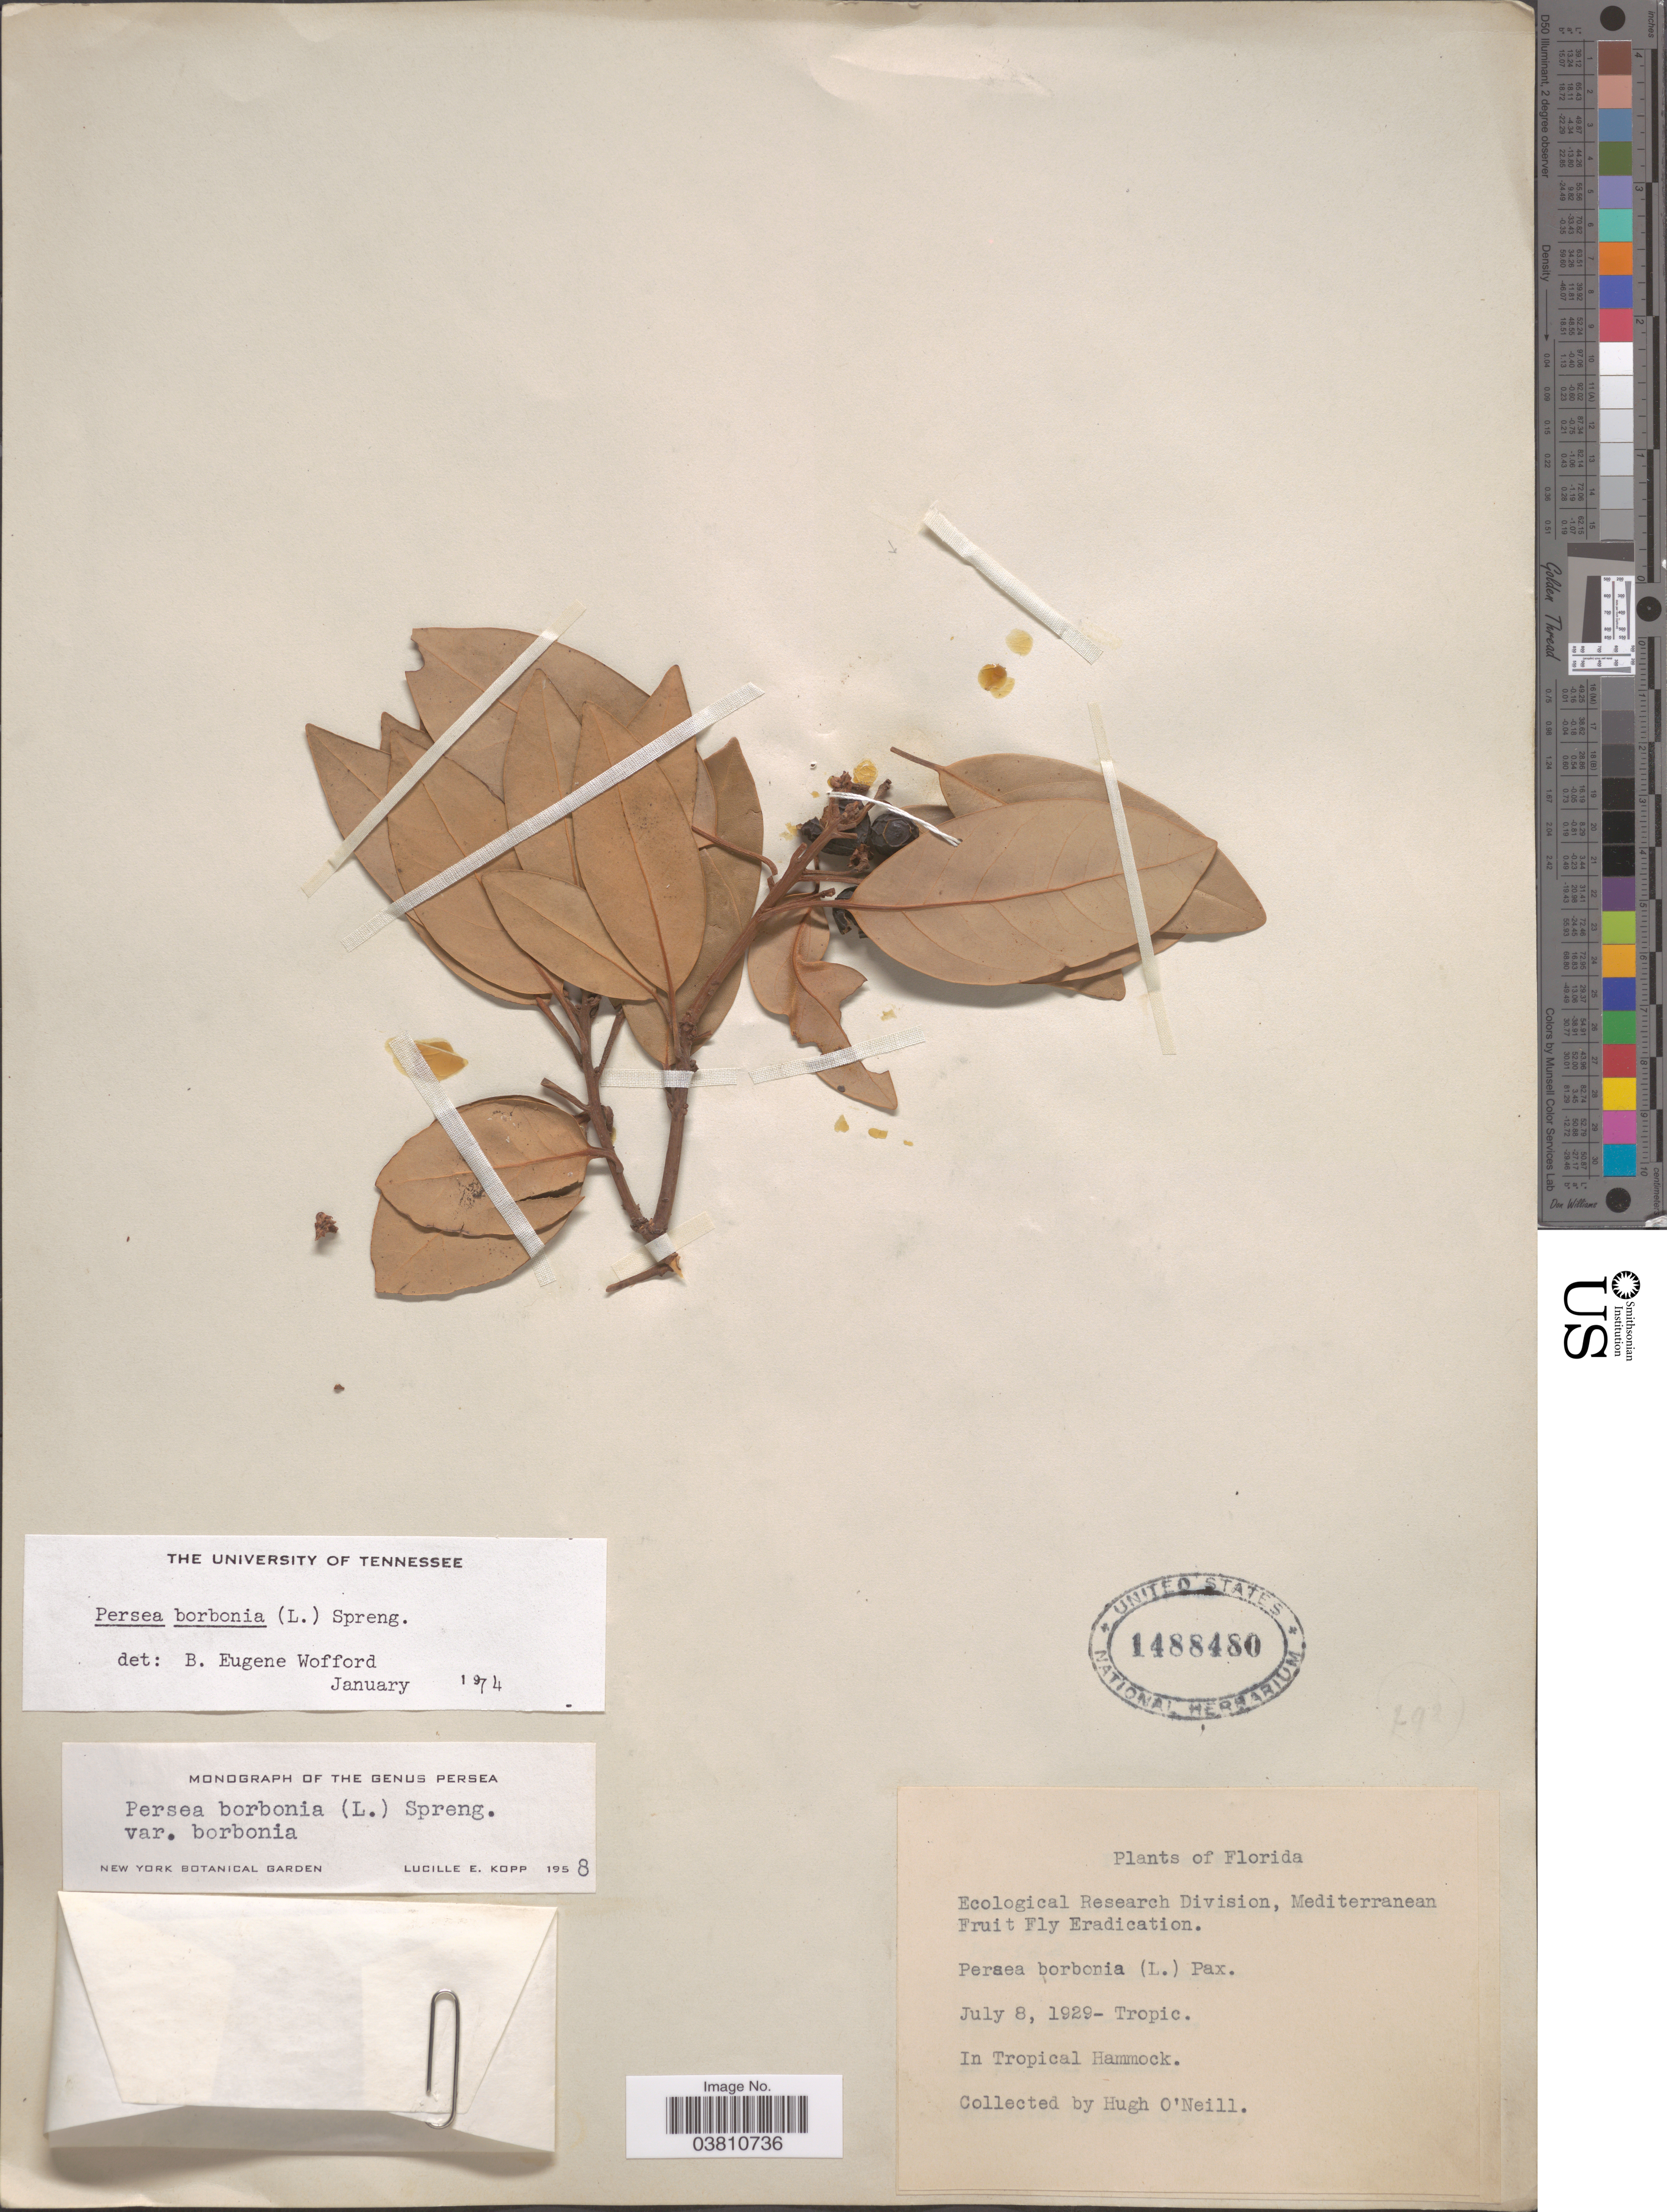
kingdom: Plantae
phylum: Tracheophyta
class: Magnoliopsida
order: Laurales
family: Lauraceae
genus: Persea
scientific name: Persea borbonia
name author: (L.) Spreng.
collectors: H. O'Neill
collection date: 1929-07-08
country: United States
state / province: Florida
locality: In Tropical Hammock.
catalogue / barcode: US 1488480